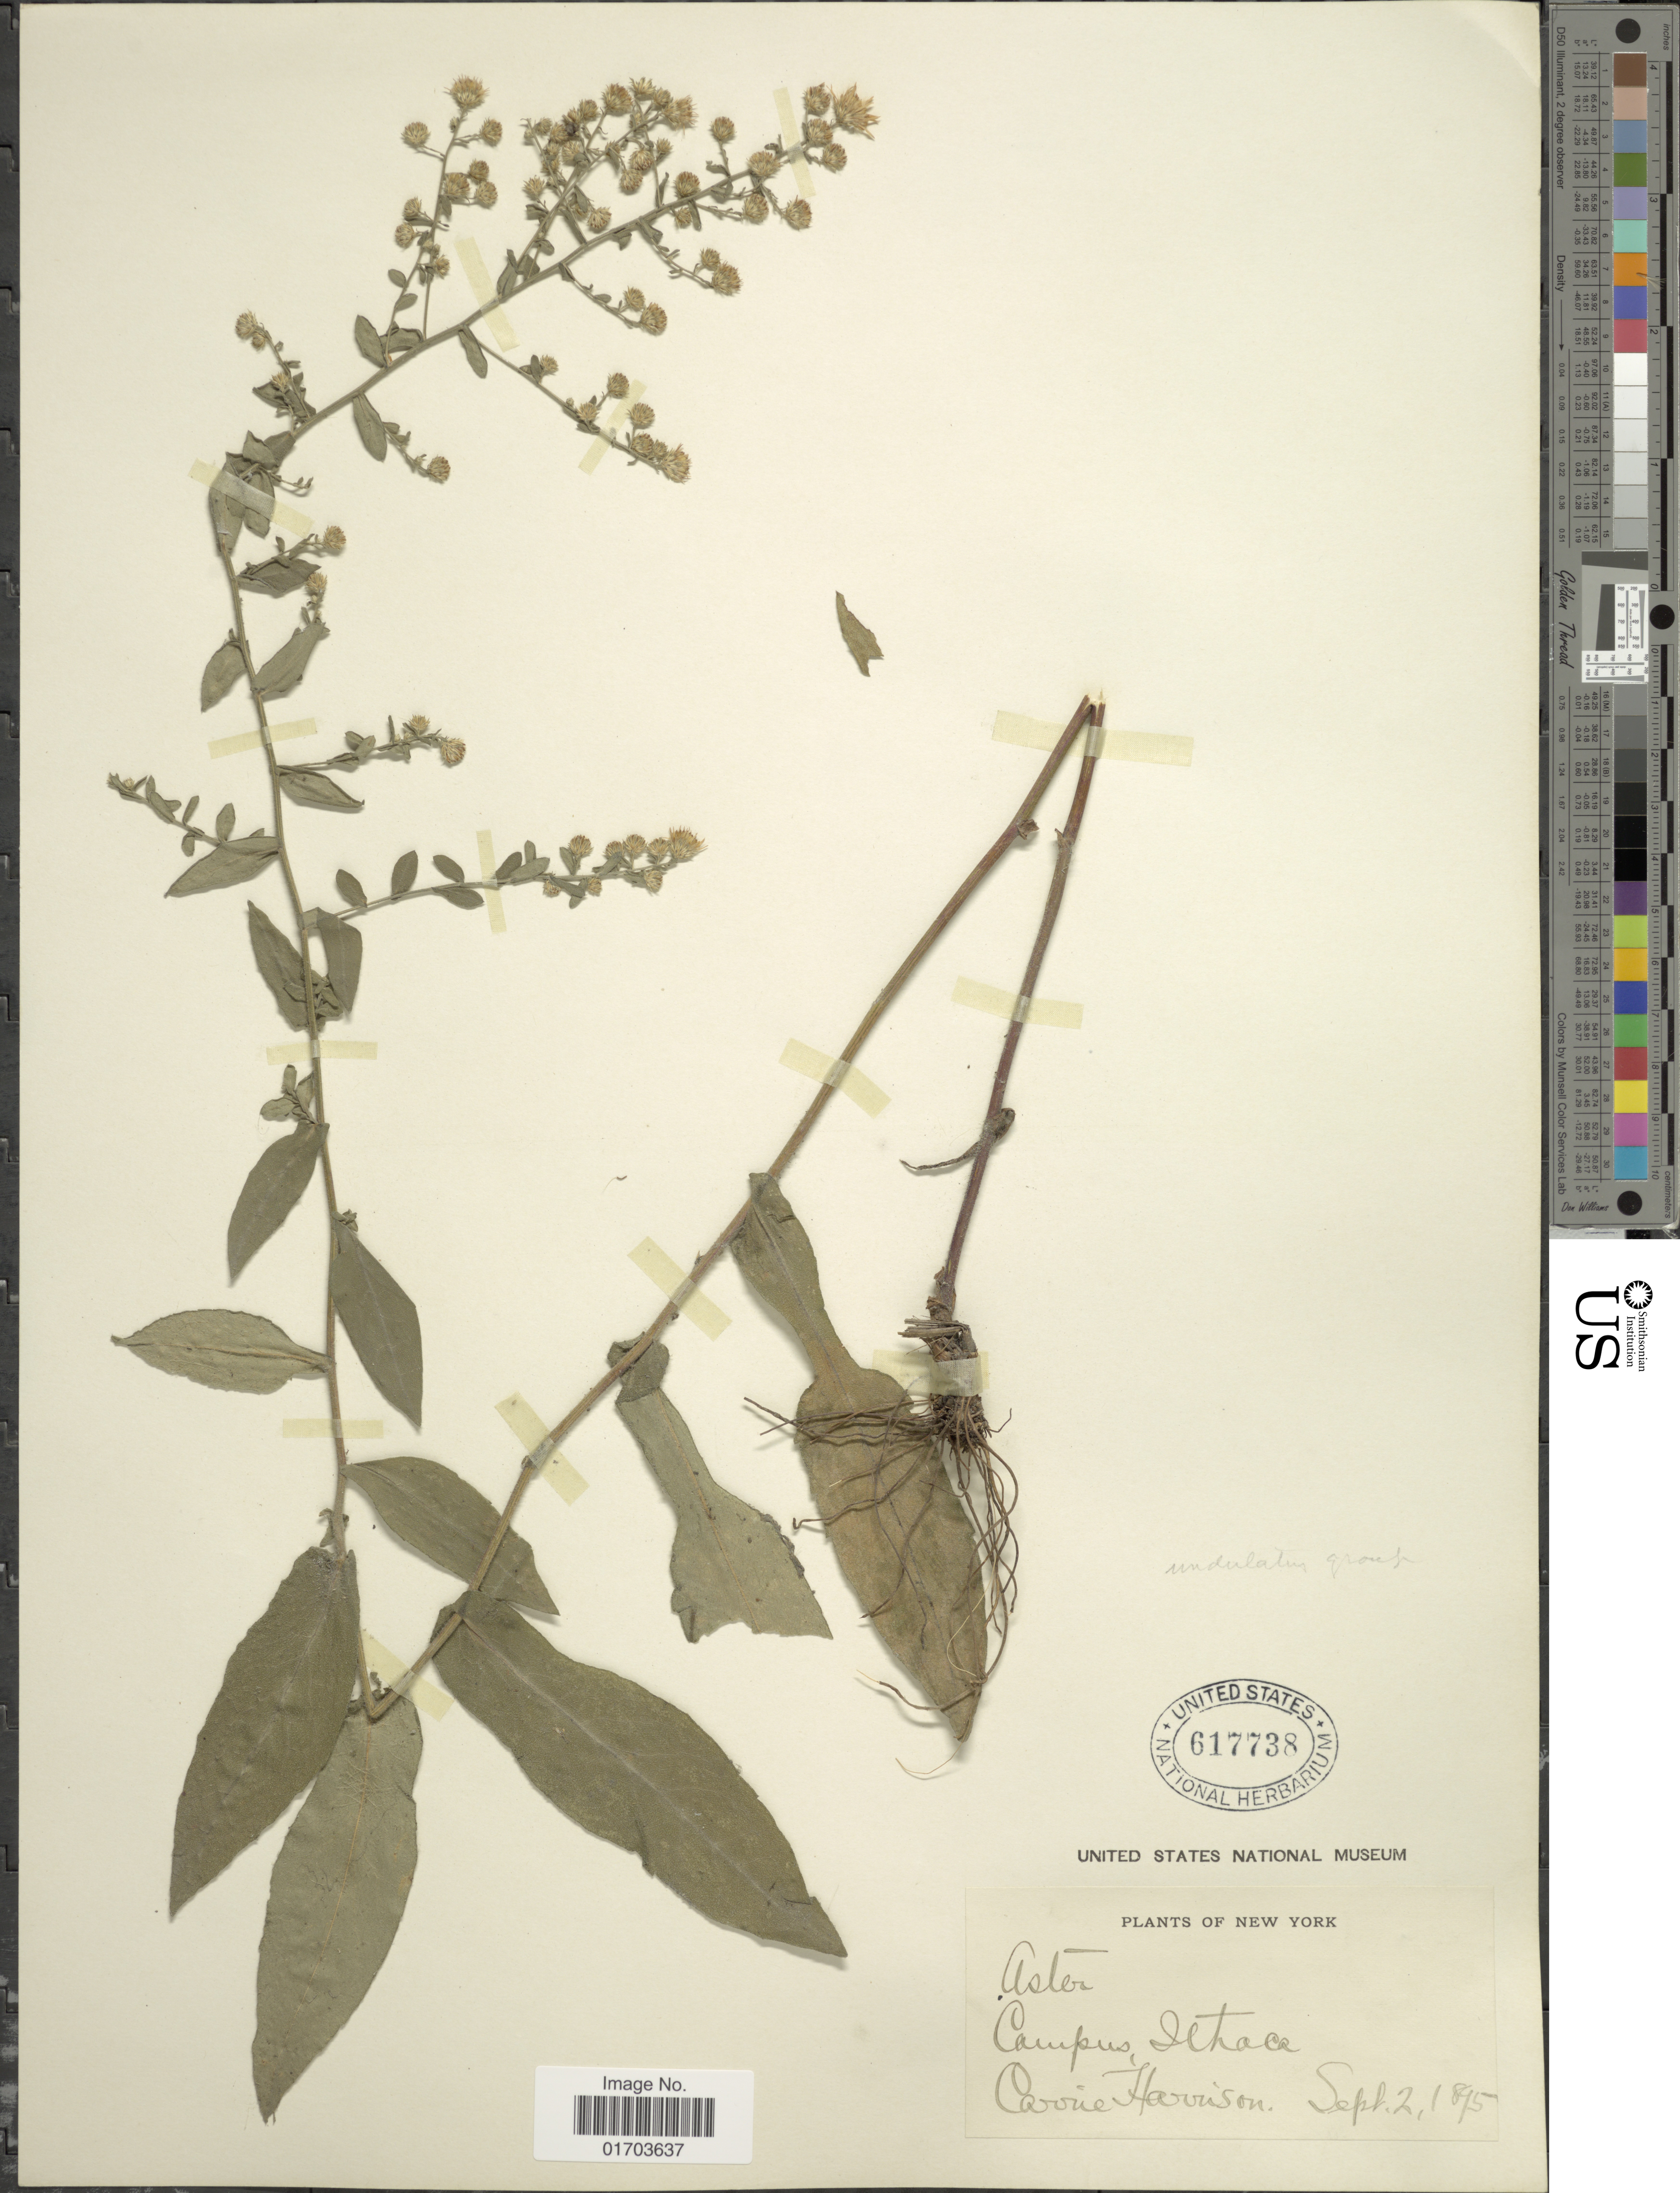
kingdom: Plantae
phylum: Tracheophyta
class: Magnoliopsida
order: Asterales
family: Asteraceae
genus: Symphyotrichum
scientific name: Symphyotrichum undulatum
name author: (L.) G.L. Nesom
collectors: C. Harrison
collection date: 1875-09-02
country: United States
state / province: New York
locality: New York, Campus, Ithaca.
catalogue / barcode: US 617738